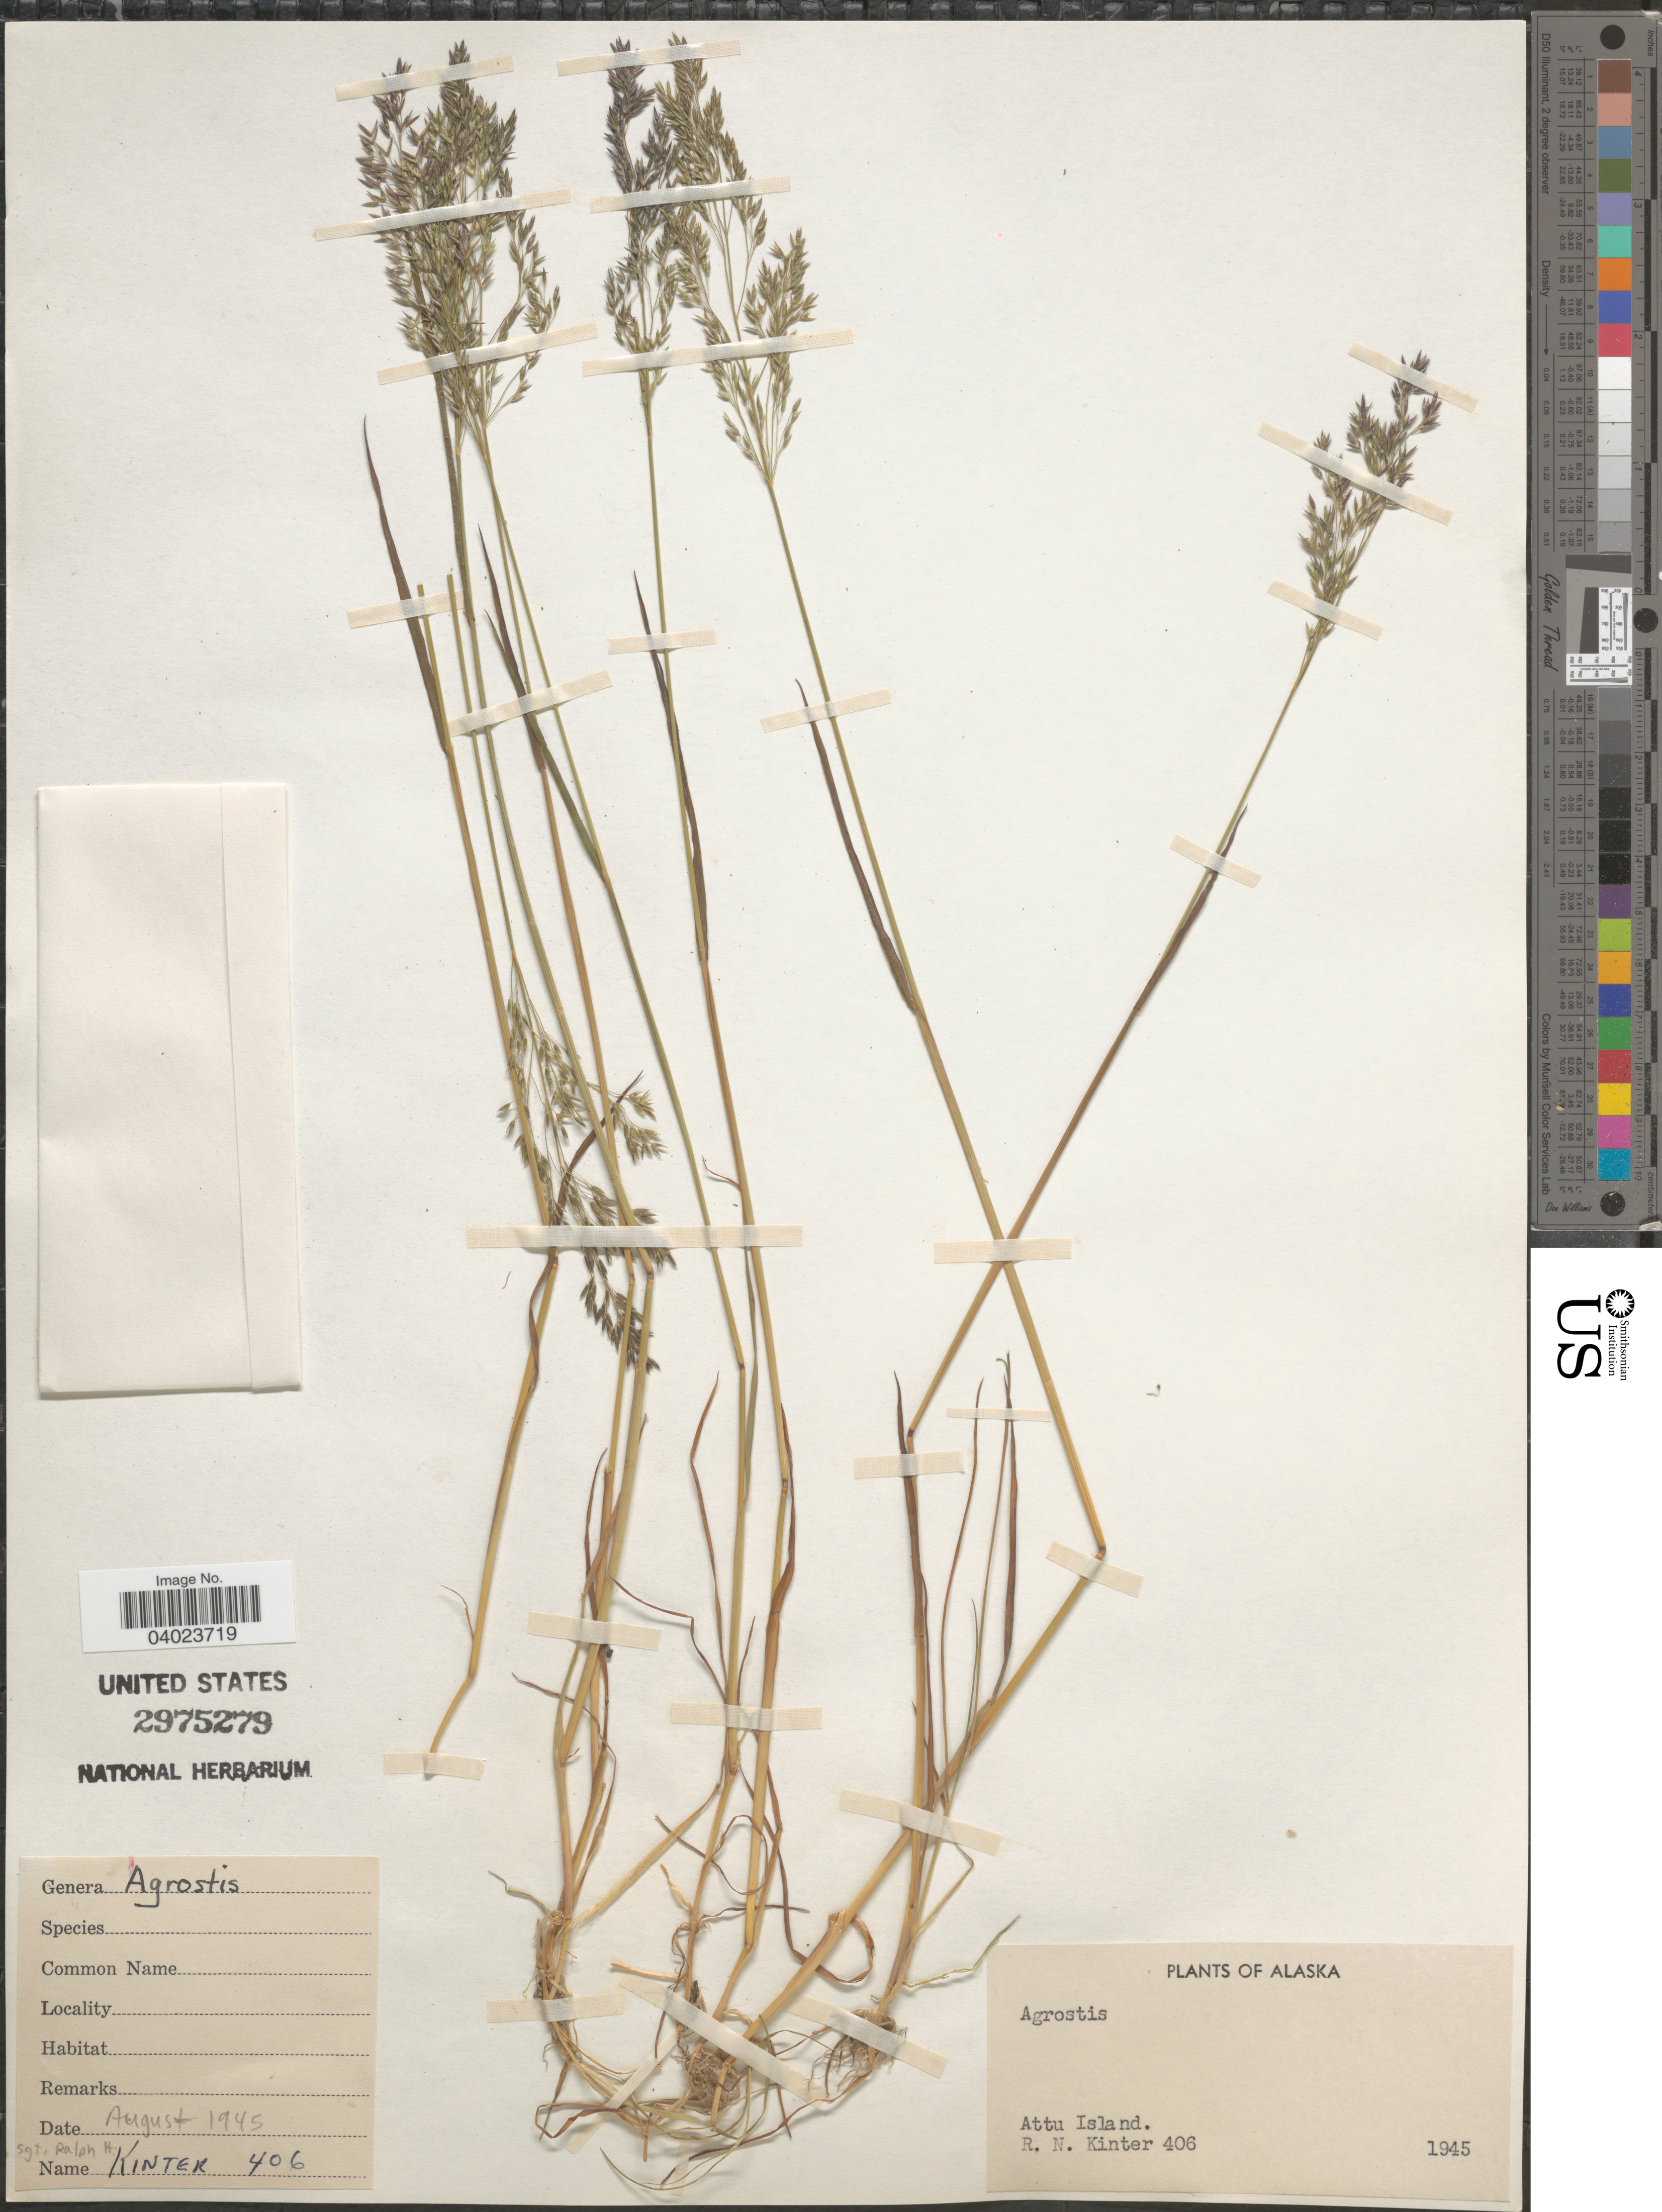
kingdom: Plantae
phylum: Tracheophyta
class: Liliopsida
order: Poales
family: Poaceae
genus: Agrostis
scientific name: Agrostis sp.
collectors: R. Kinter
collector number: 406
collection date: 1945-08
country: United States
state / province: Alaska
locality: Attu Island.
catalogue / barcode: US 2975279